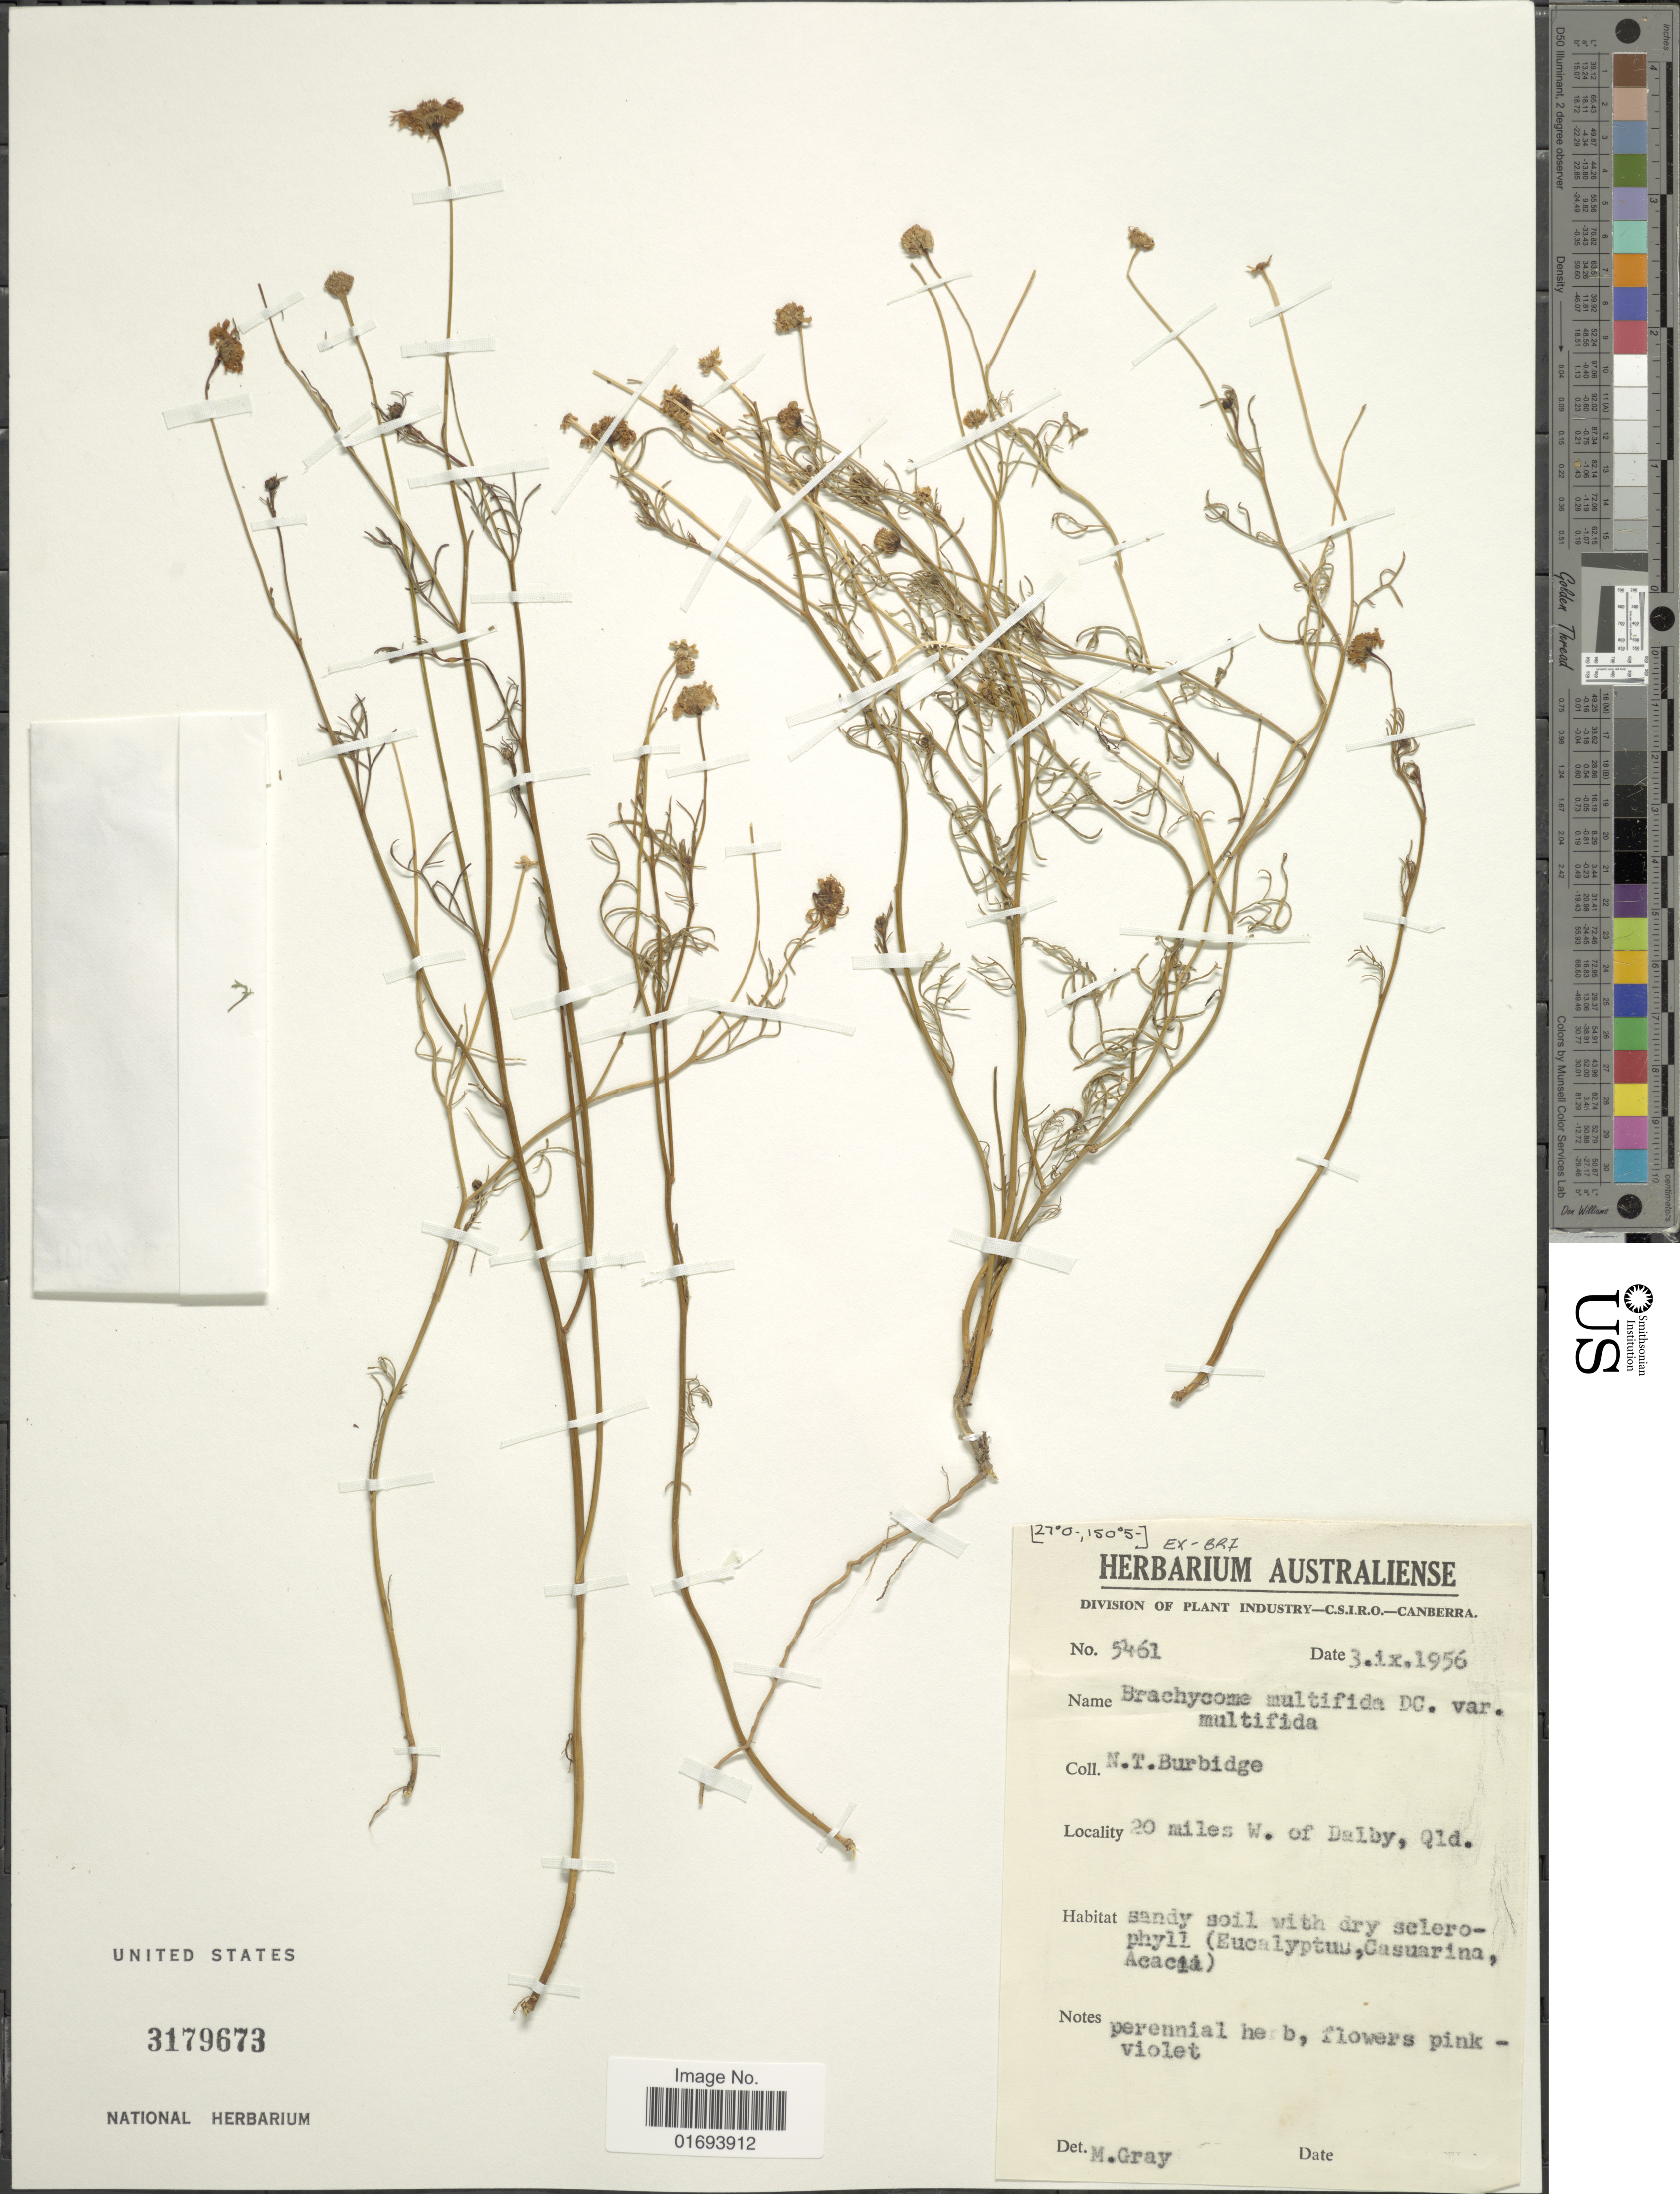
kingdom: Plantae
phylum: Tracheophyta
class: Magnoliopsida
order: Asterales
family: Asteraceae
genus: Brachyscome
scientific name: Brachyscome multifida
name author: DC.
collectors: N. T. Burbidge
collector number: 5461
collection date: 1956-09-03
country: Australia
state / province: Queensland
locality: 20 miles W. of Dalby. Qld.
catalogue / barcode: US 3179673